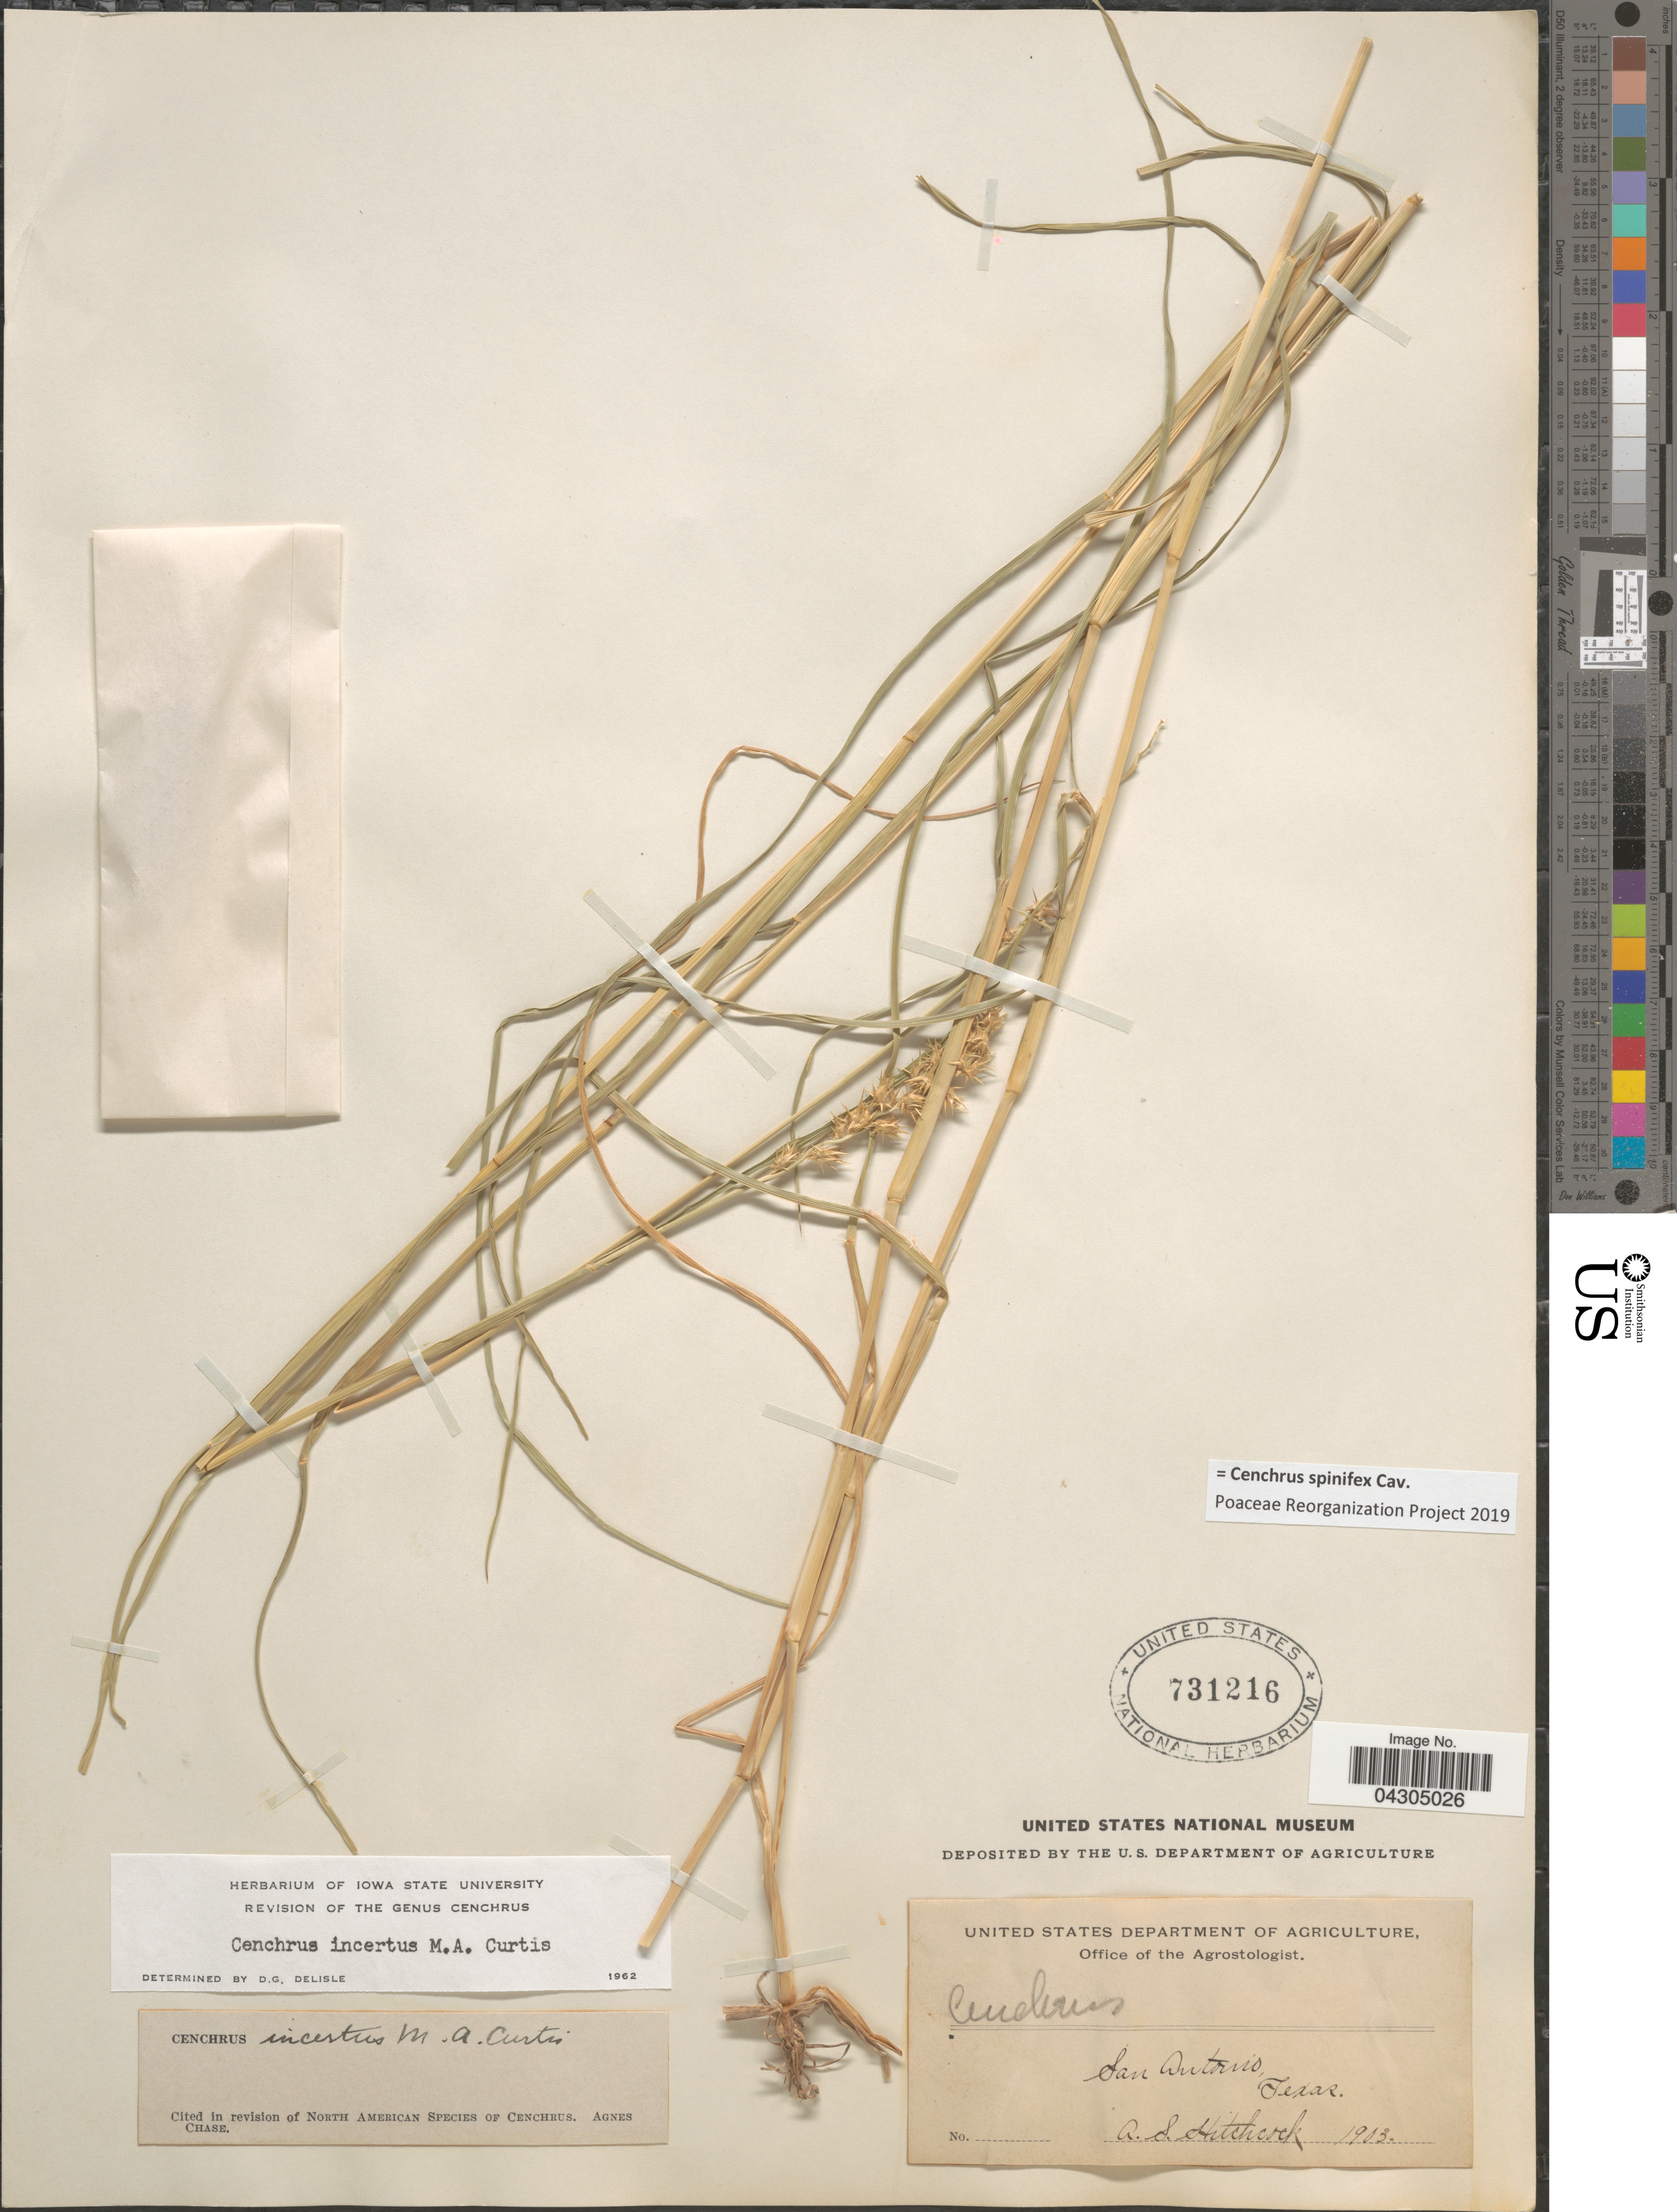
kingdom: Plantae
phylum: Tracheophyta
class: Liliopsida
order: Poales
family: Poaceae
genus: Cenchrus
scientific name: Cenchrus spinifex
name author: Cav.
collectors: A. S. Hitchcock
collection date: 1903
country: United States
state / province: Texas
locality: San Antonio.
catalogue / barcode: US 731216